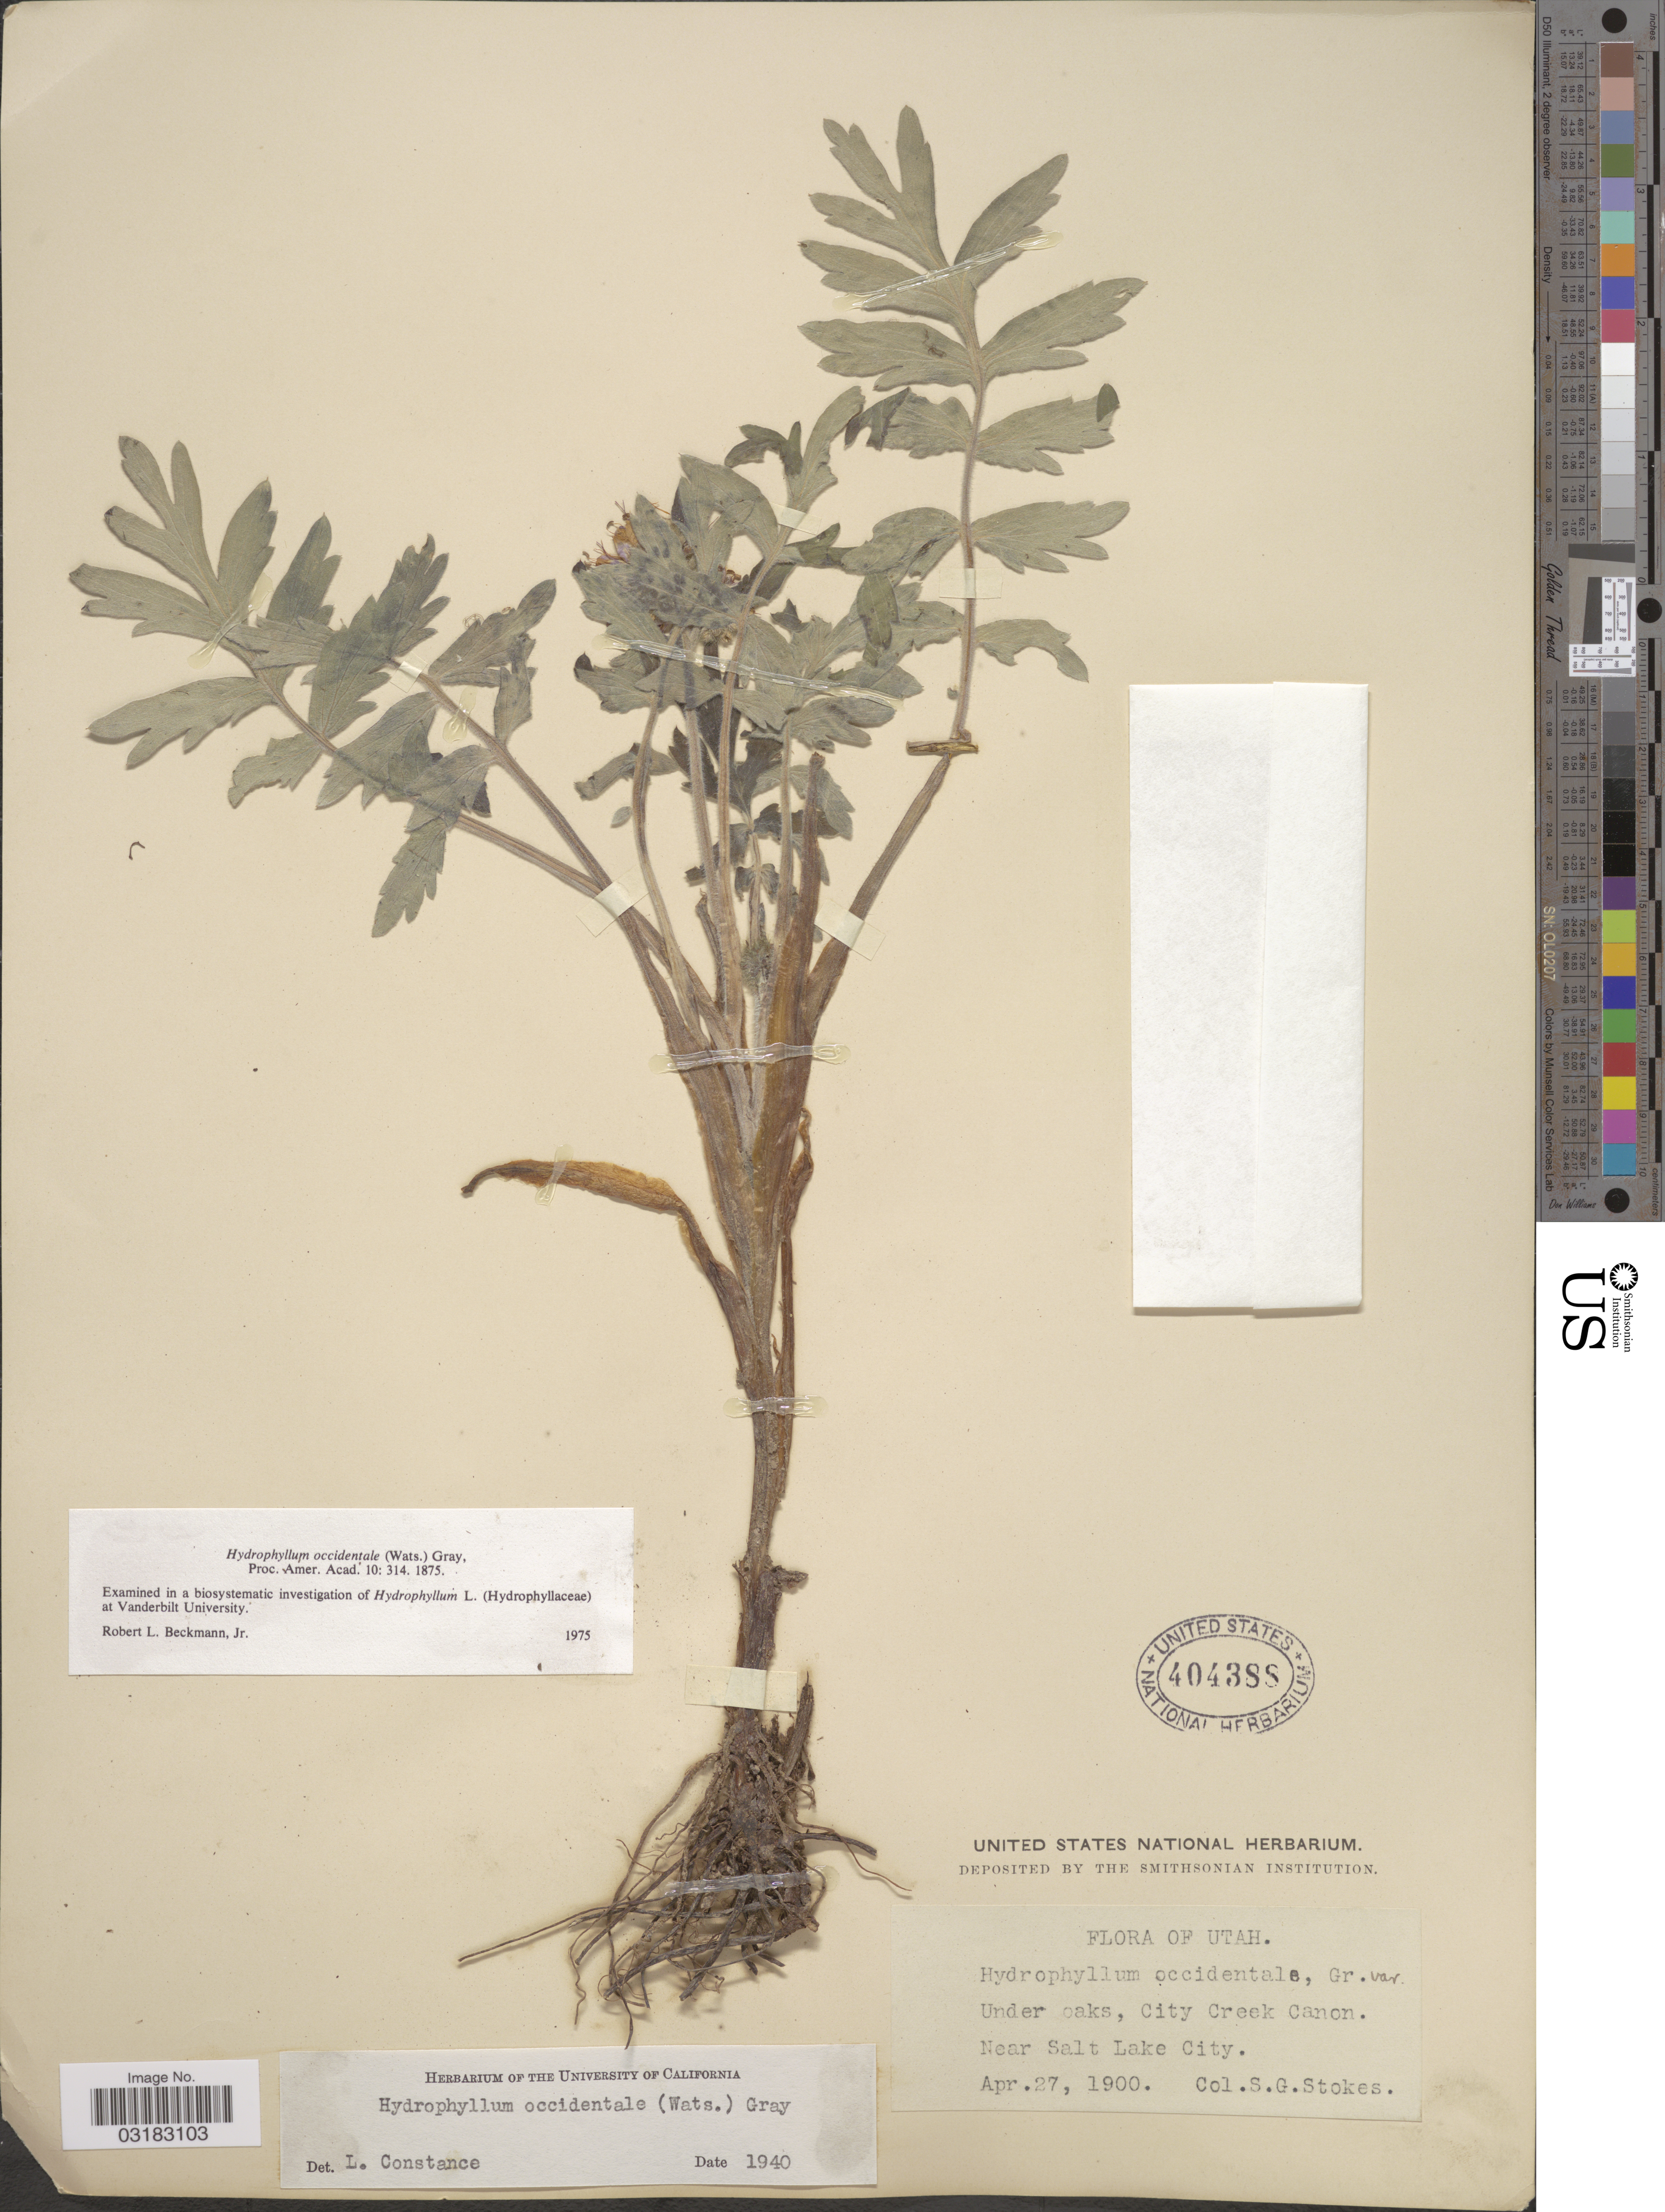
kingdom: Plantae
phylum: Tracheophyta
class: Magnoliopsida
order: Boraginales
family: Hydrophyllaceae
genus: Hydrophyllum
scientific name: Hydrophyllum occidentale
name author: (S. Watson) A. Gray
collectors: S. G. Stokes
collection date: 1900-04-27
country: United States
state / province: Utah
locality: Under oaks, City Creek Canon. Near Salt Lake City.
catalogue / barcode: US 404388